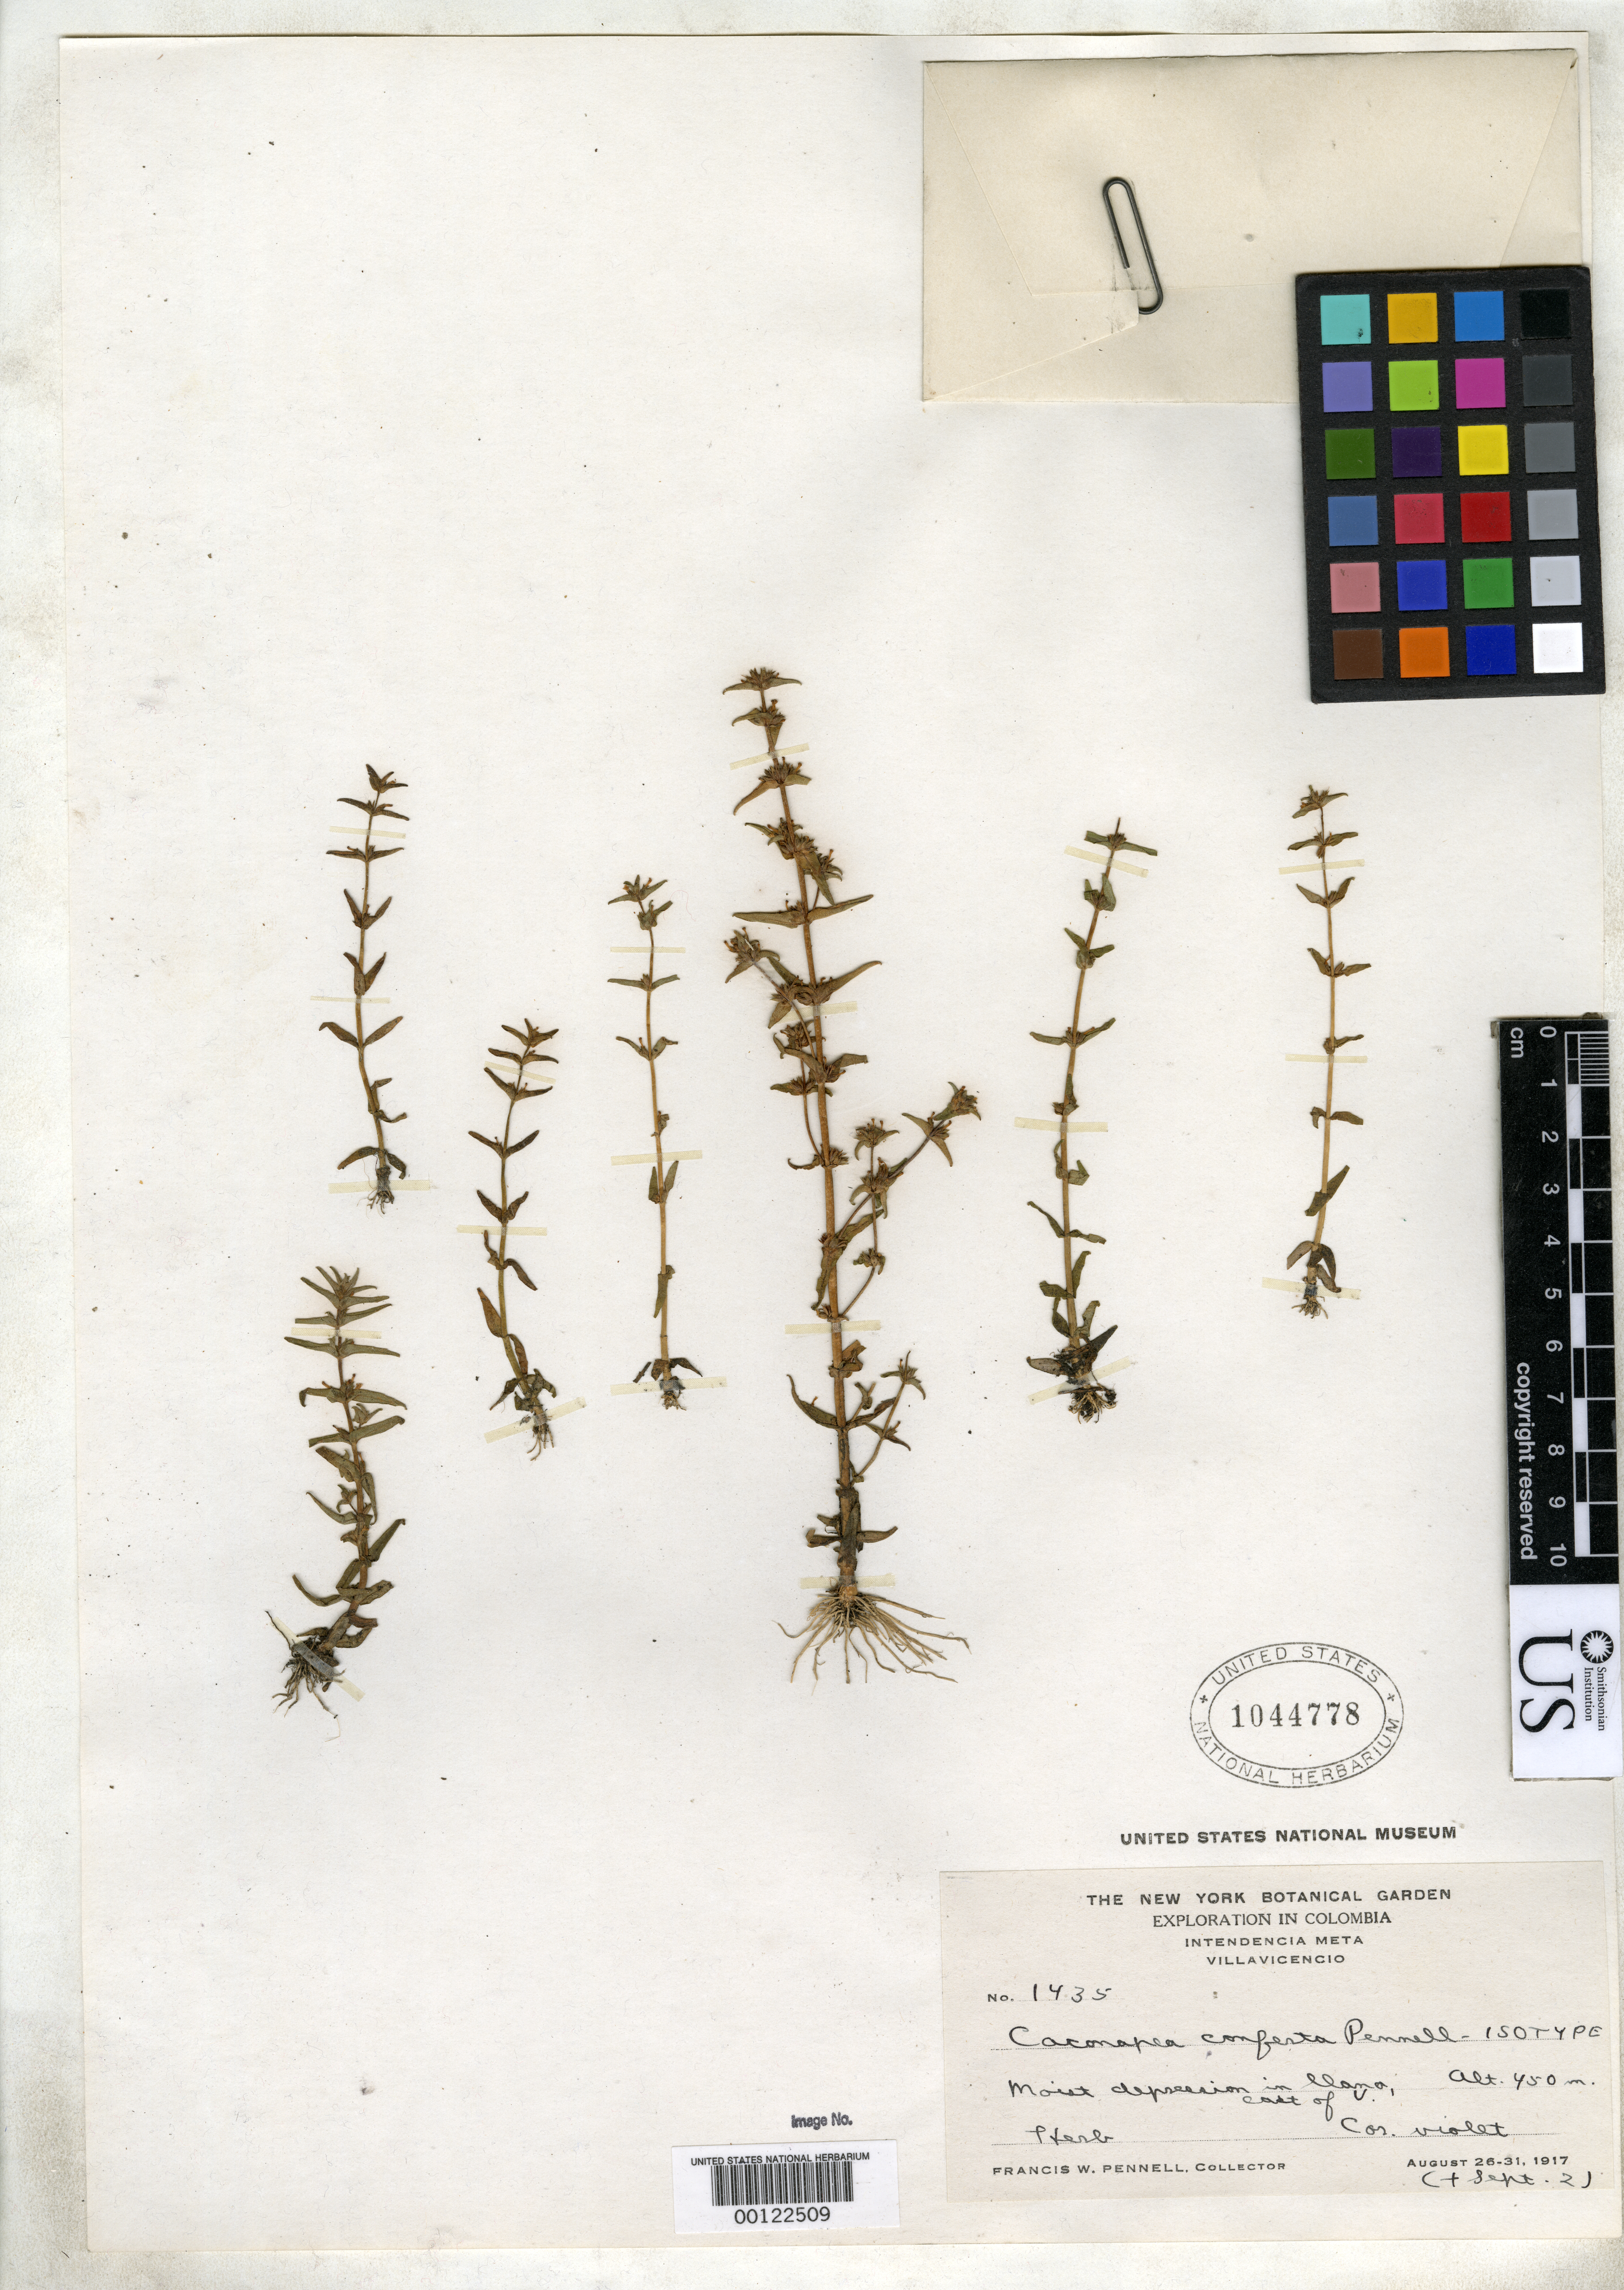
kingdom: Plantae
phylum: Tracheophyta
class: Magnoliopsida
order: Lamiales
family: Plantaginaceae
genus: Caconapea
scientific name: Caconapea conferta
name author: Pennell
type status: Isotype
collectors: F. W. Pennell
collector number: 1435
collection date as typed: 28 Aug 1917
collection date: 1917-08-28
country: Colombia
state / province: Meta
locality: Villa Vicencia.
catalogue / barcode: US 1044778